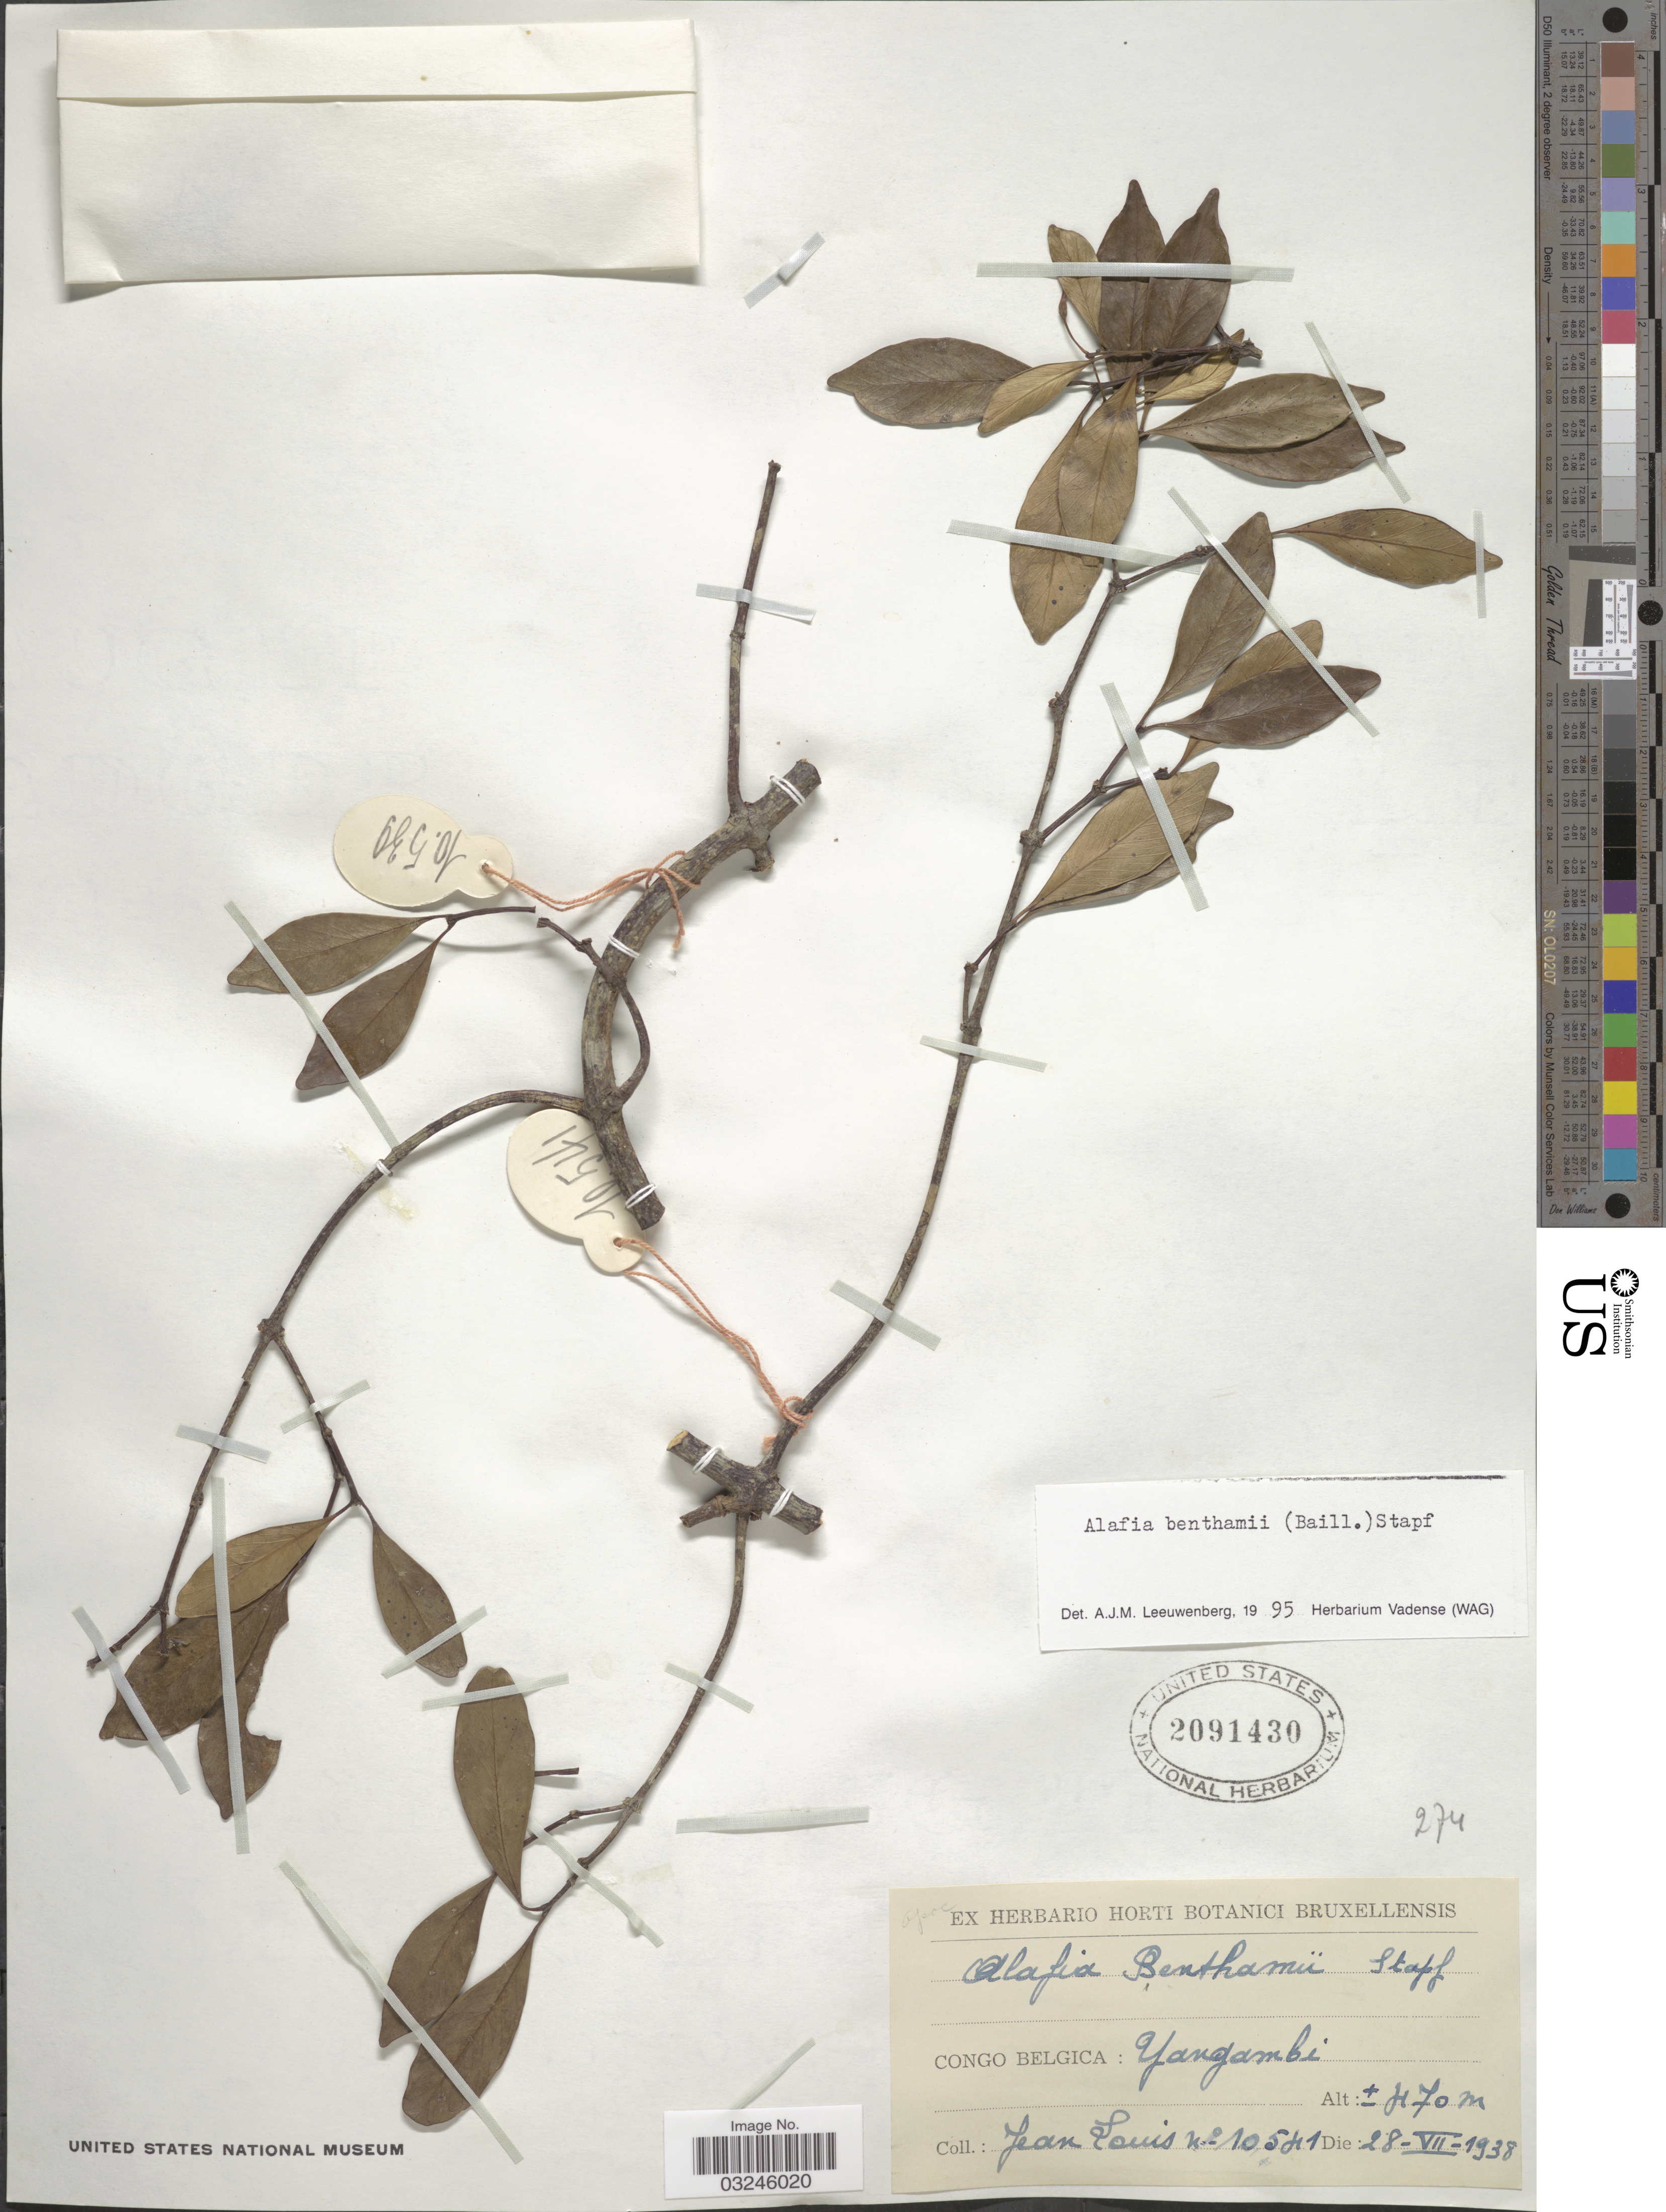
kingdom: Plantae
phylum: Tracheophyta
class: Magnoliopsida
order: Gentianales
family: Apocynaceae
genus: Alafia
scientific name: Alafia benthamii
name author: (Baill.) Stapf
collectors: J. Louis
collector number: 10541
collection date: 1938-07-28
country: Congo, Democratic Republic of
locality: Congo Belgica: Yangambi.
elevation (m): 470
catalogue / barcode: US 2091430